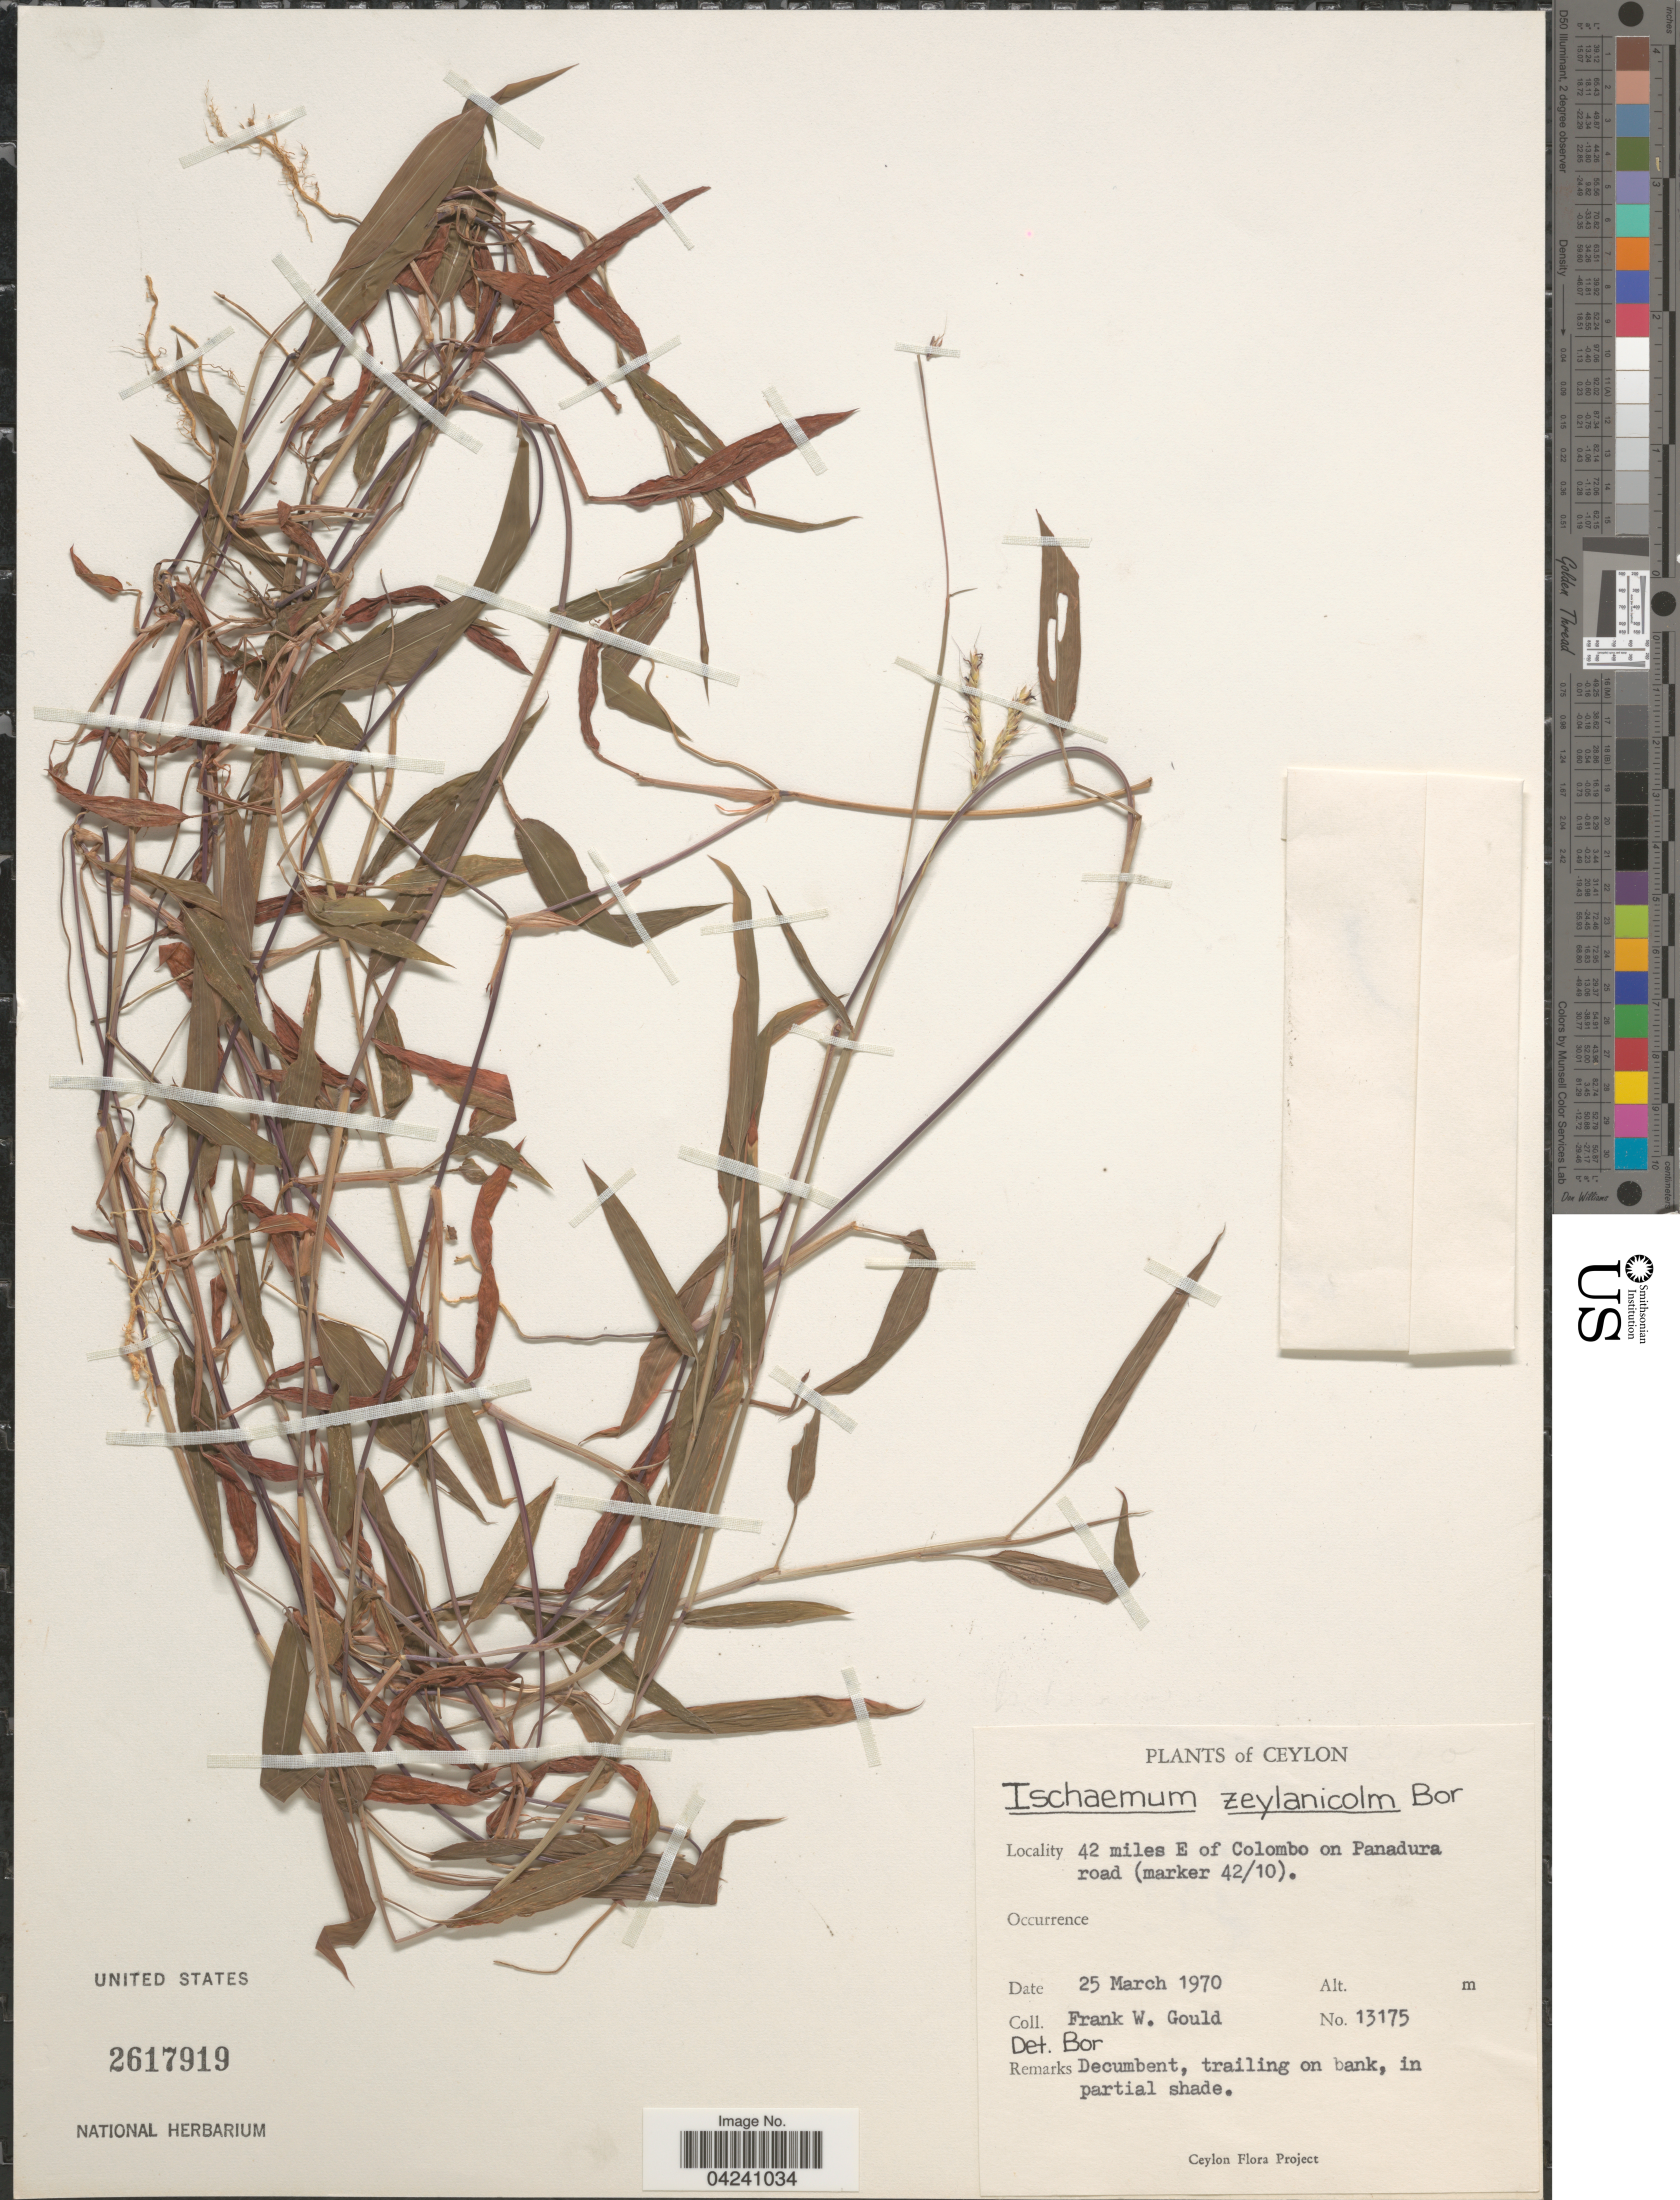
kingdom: Plantae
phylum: Tracheophyta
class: Liliopsida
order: Poales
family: Poaceae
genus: Eremochloa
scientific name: Eremochloa zeylanica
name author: (Hack. ex Trimen) Hack.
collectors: F. W. Gould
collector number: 13175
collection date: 1970-03-25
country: Sri Lanka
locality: Ceylon. 42 miles E of Colombo on Panadura road (marker 42/10).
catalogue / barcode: US 2617919